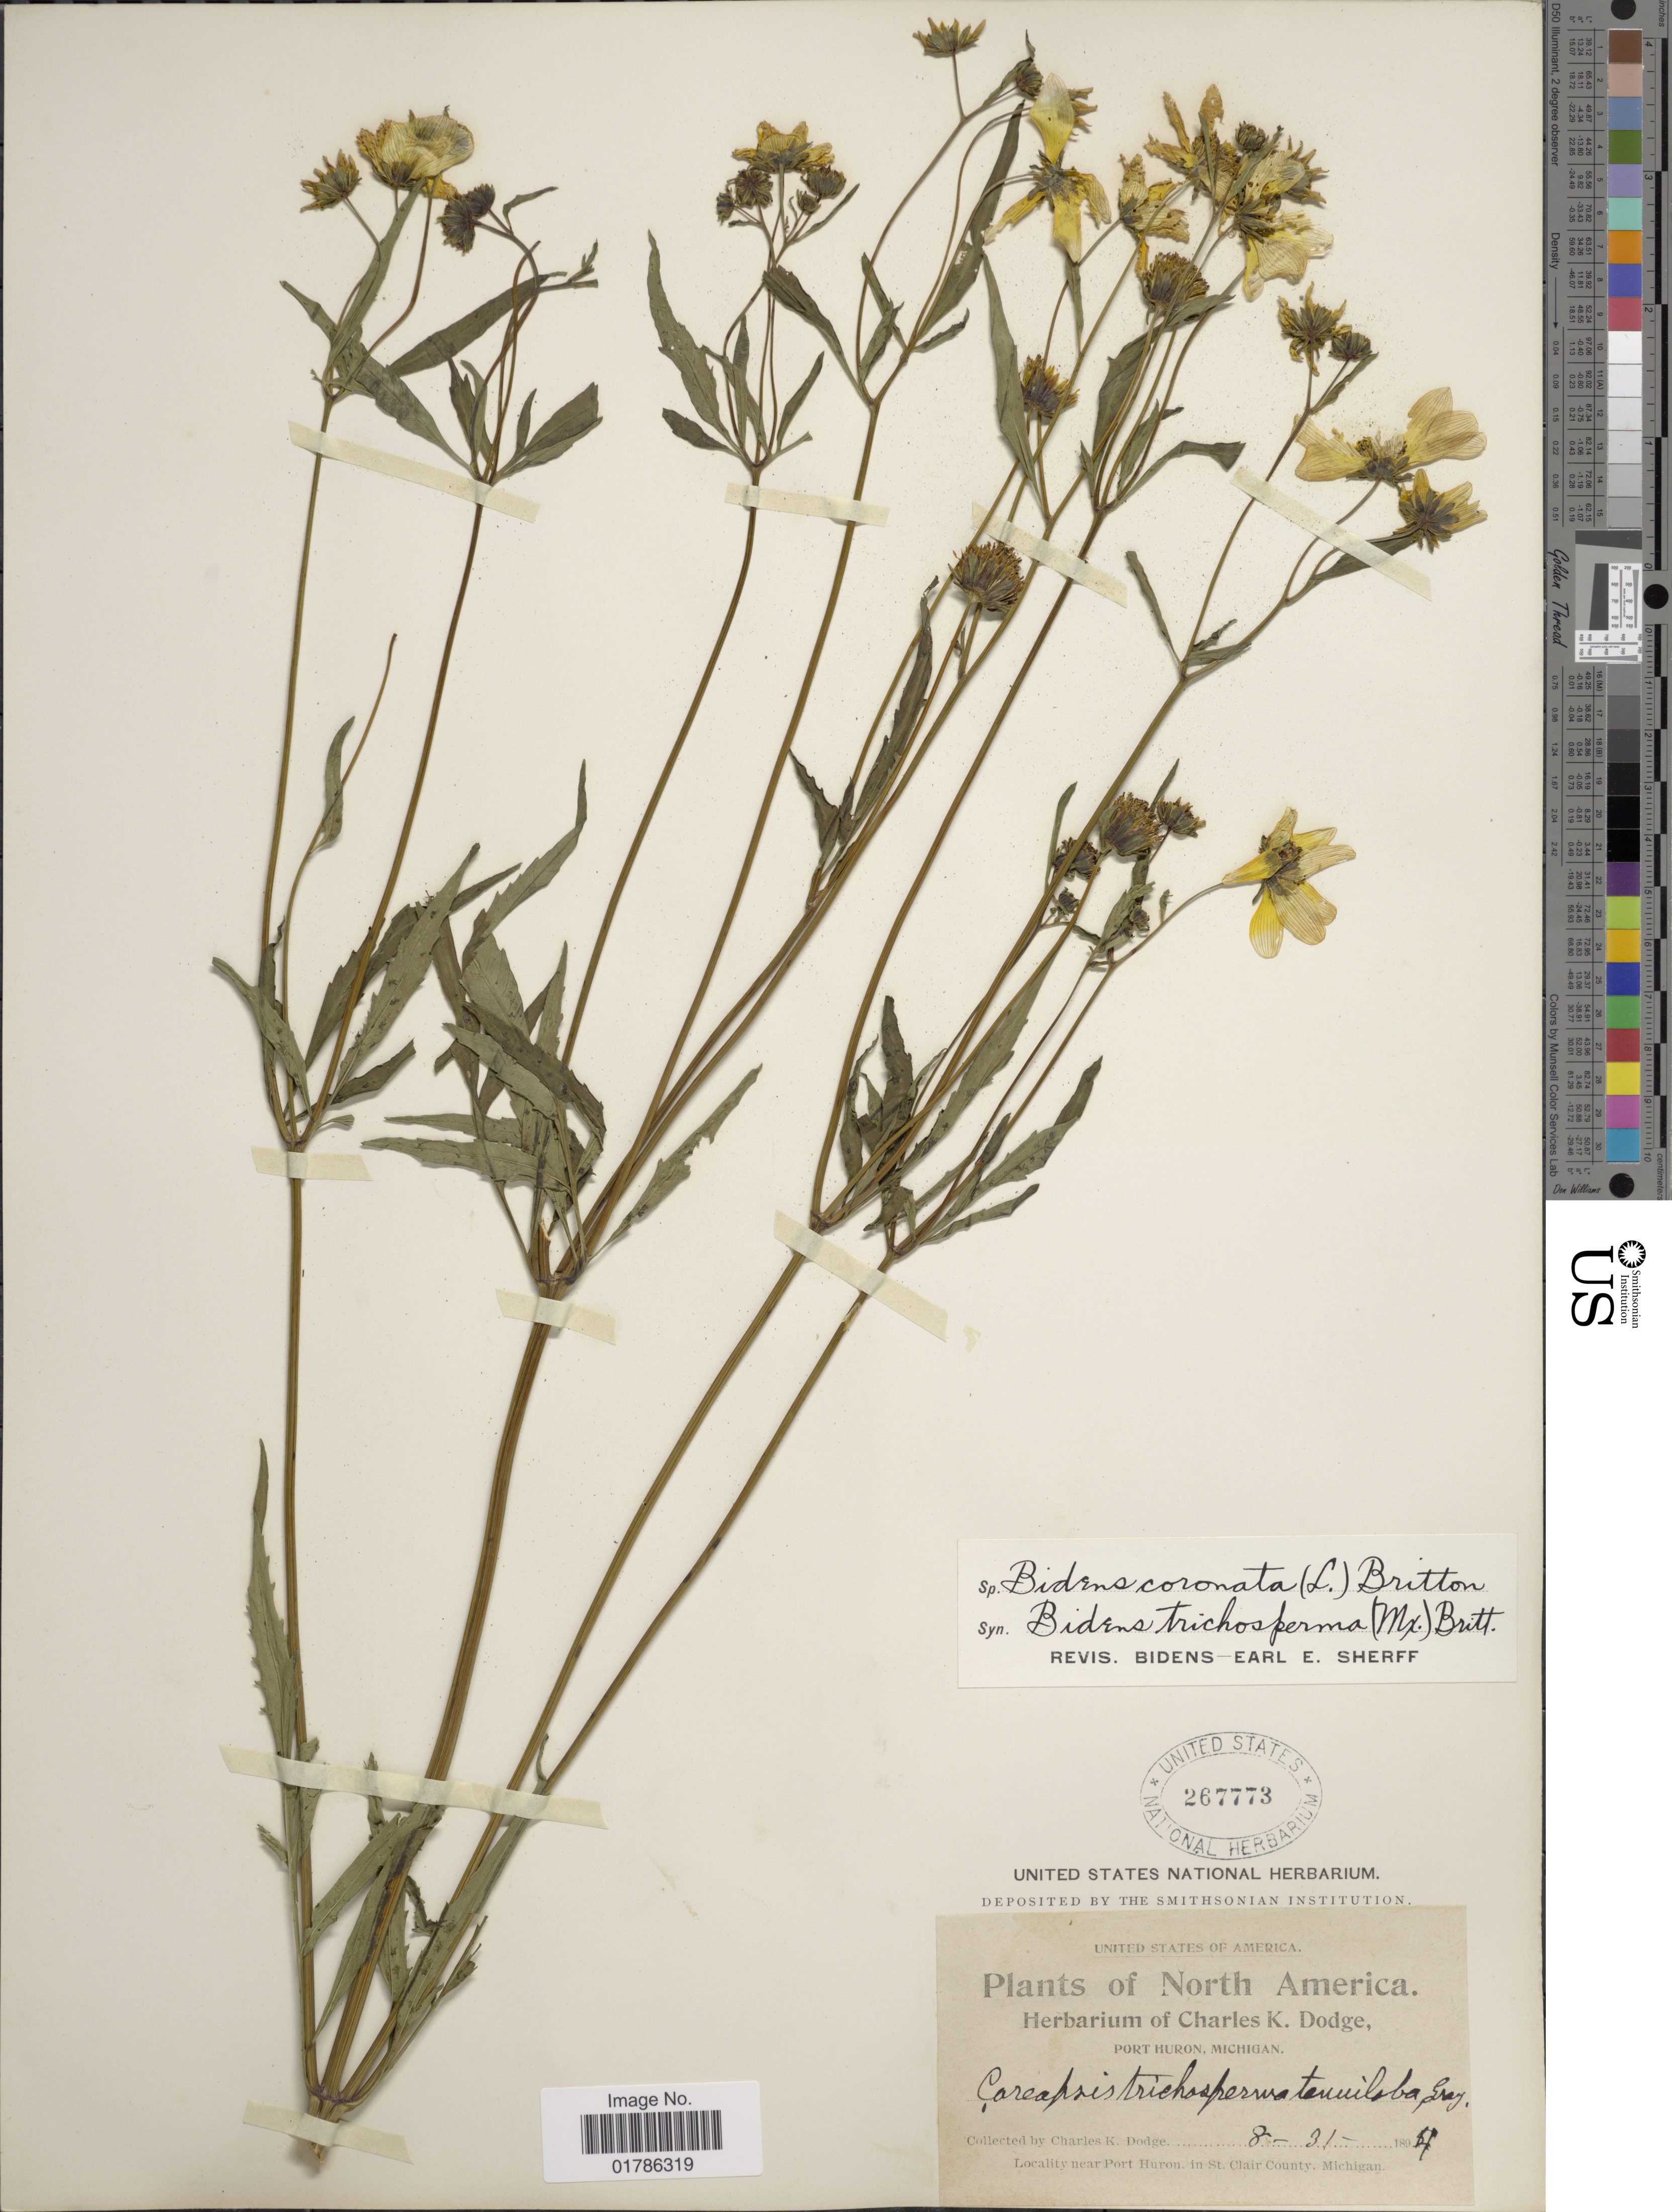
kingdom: Plantae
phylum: Tracheophyta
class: Magnoliopsida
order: Asterales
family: Asteraceae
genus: Bidens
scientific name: Bidens coronata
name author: (L.) Britton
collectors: C. K. Dodge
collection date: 1894-08-31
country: United States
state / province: Michigan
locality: Near Port Huron, in St. Clair County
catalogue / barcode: US 267773